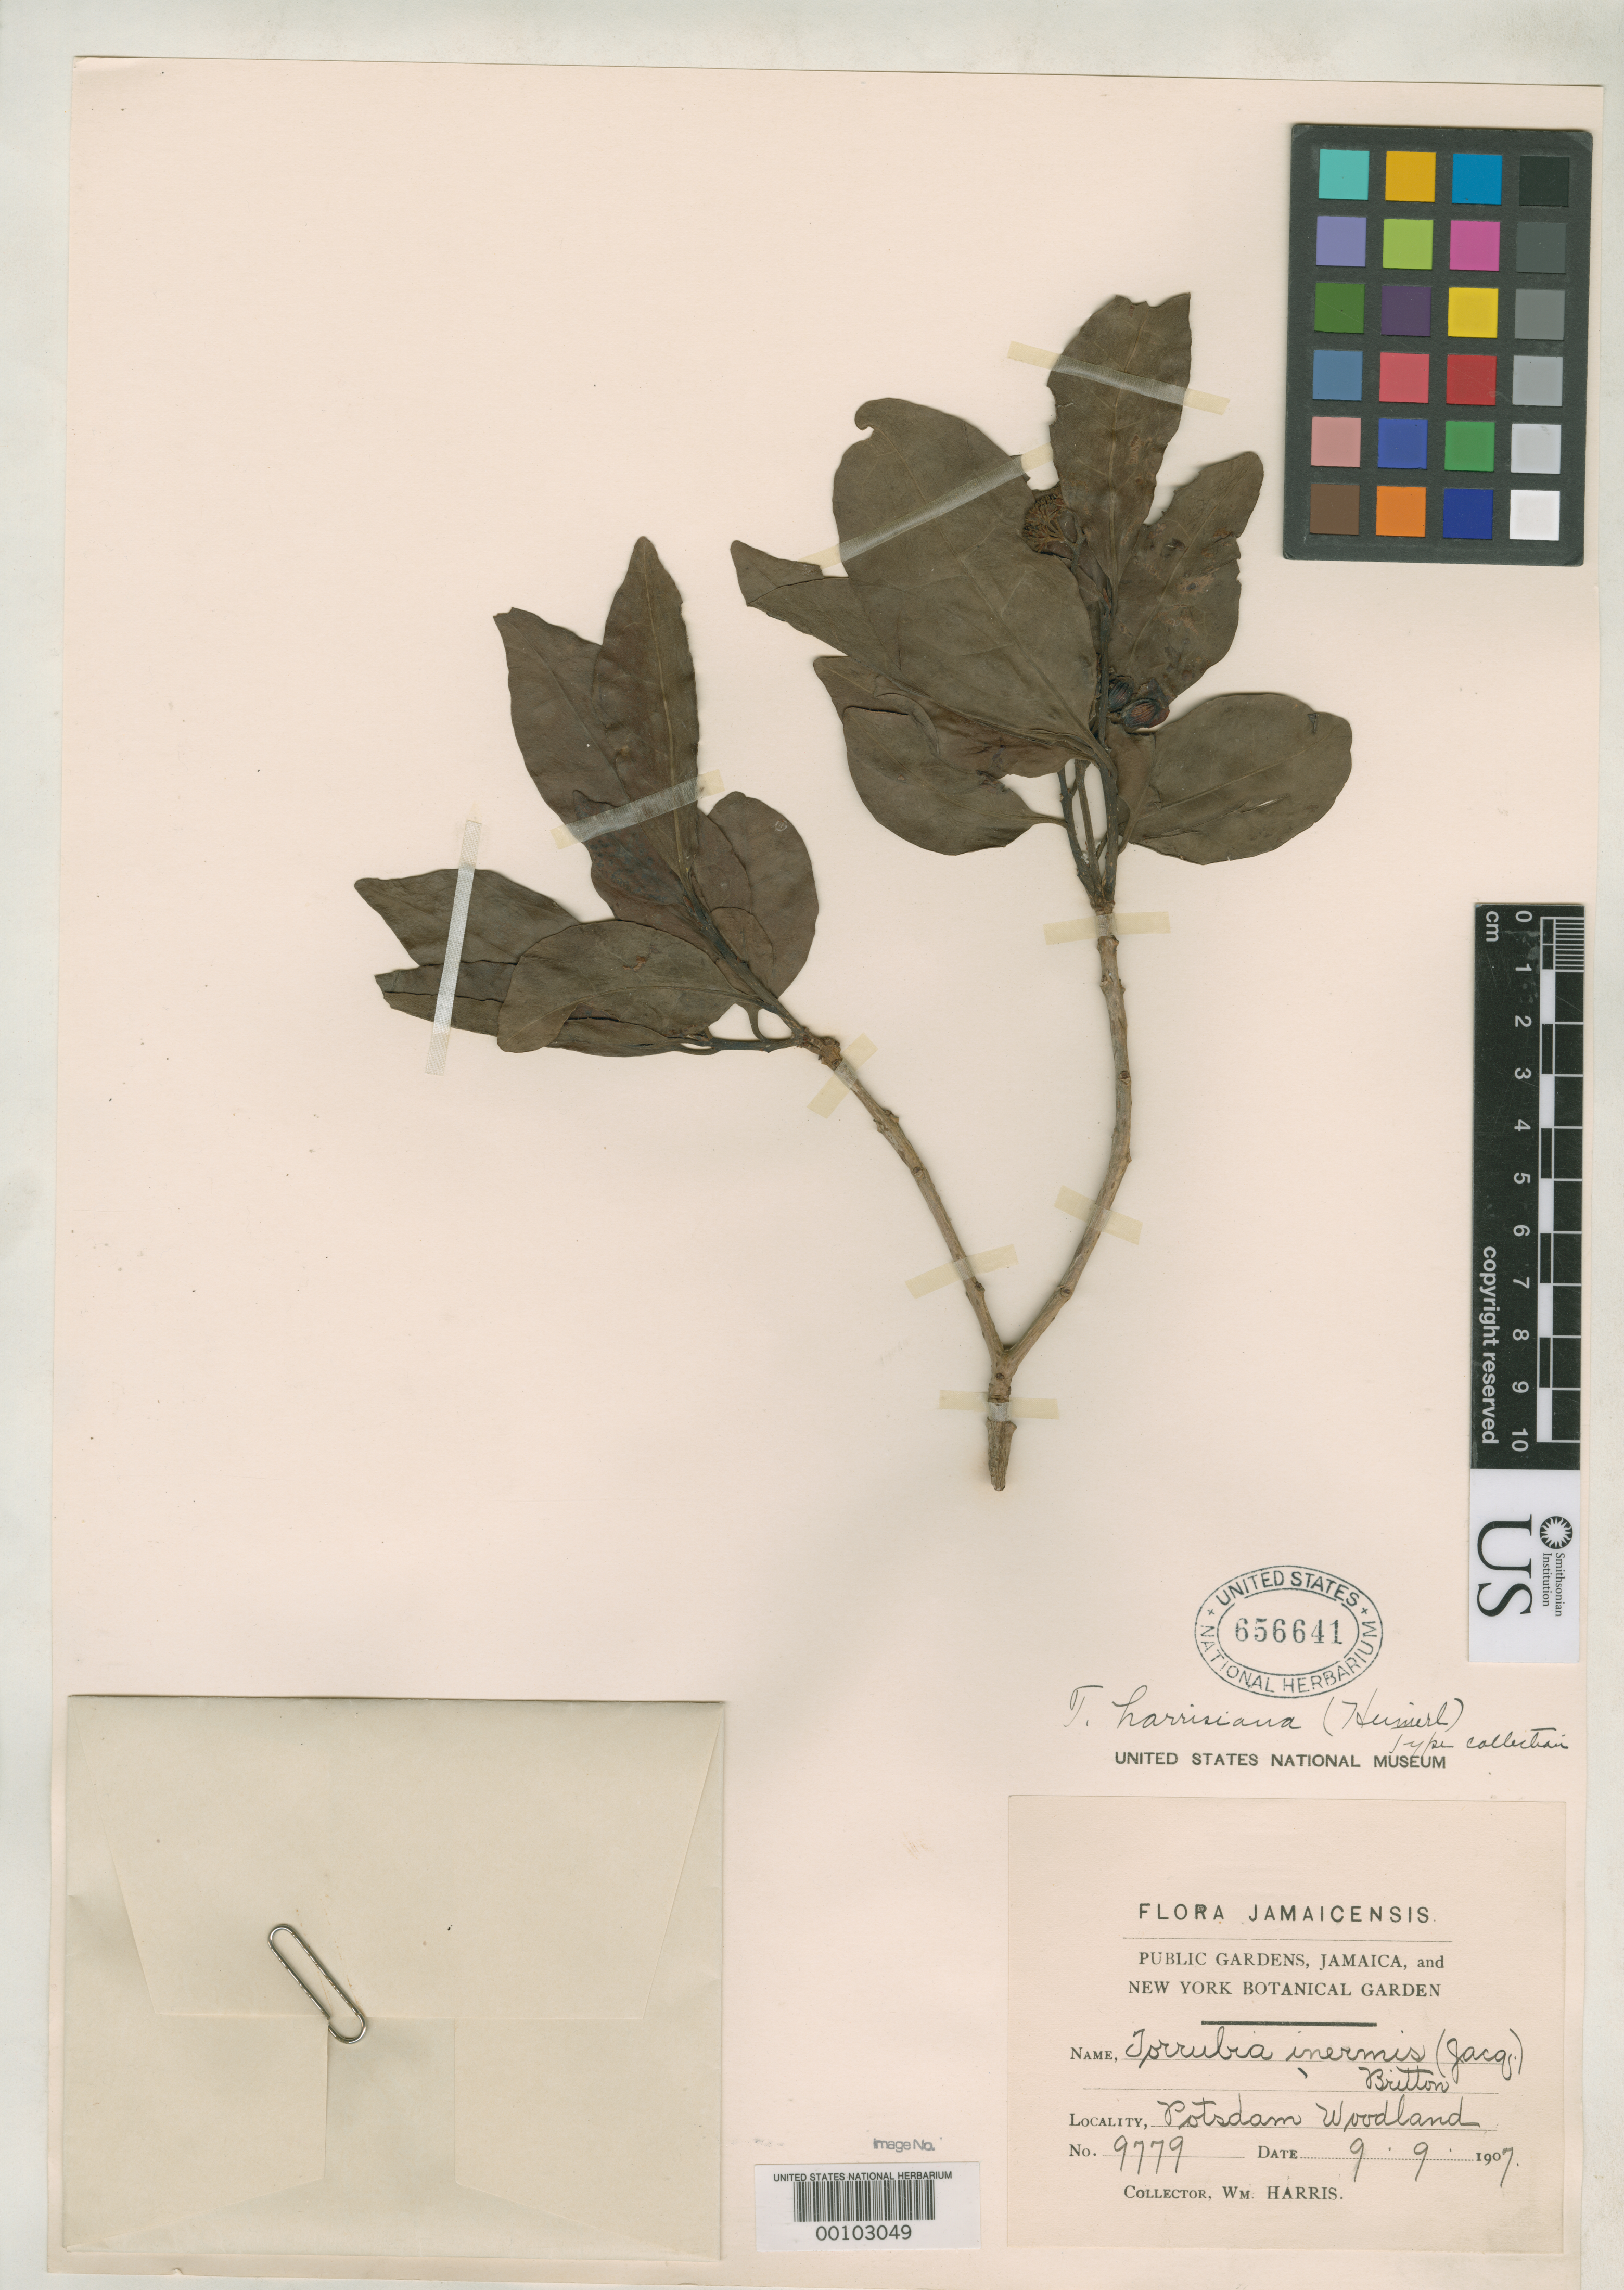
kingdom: Plantae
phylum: Tracheophyta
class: Magnoliopsida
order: Caryophyllales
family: Nyctaginaceae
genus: Pisonia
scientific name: Pisonia harrisiana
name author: Heimerl in Urb.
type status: Syntype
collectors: W. H. Harris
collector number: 9779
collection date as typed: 09 Sep 1907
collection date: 1907-09-09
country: Jamaica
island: Greater Antilles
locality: Potsdam woodland.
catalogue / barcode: US 656641